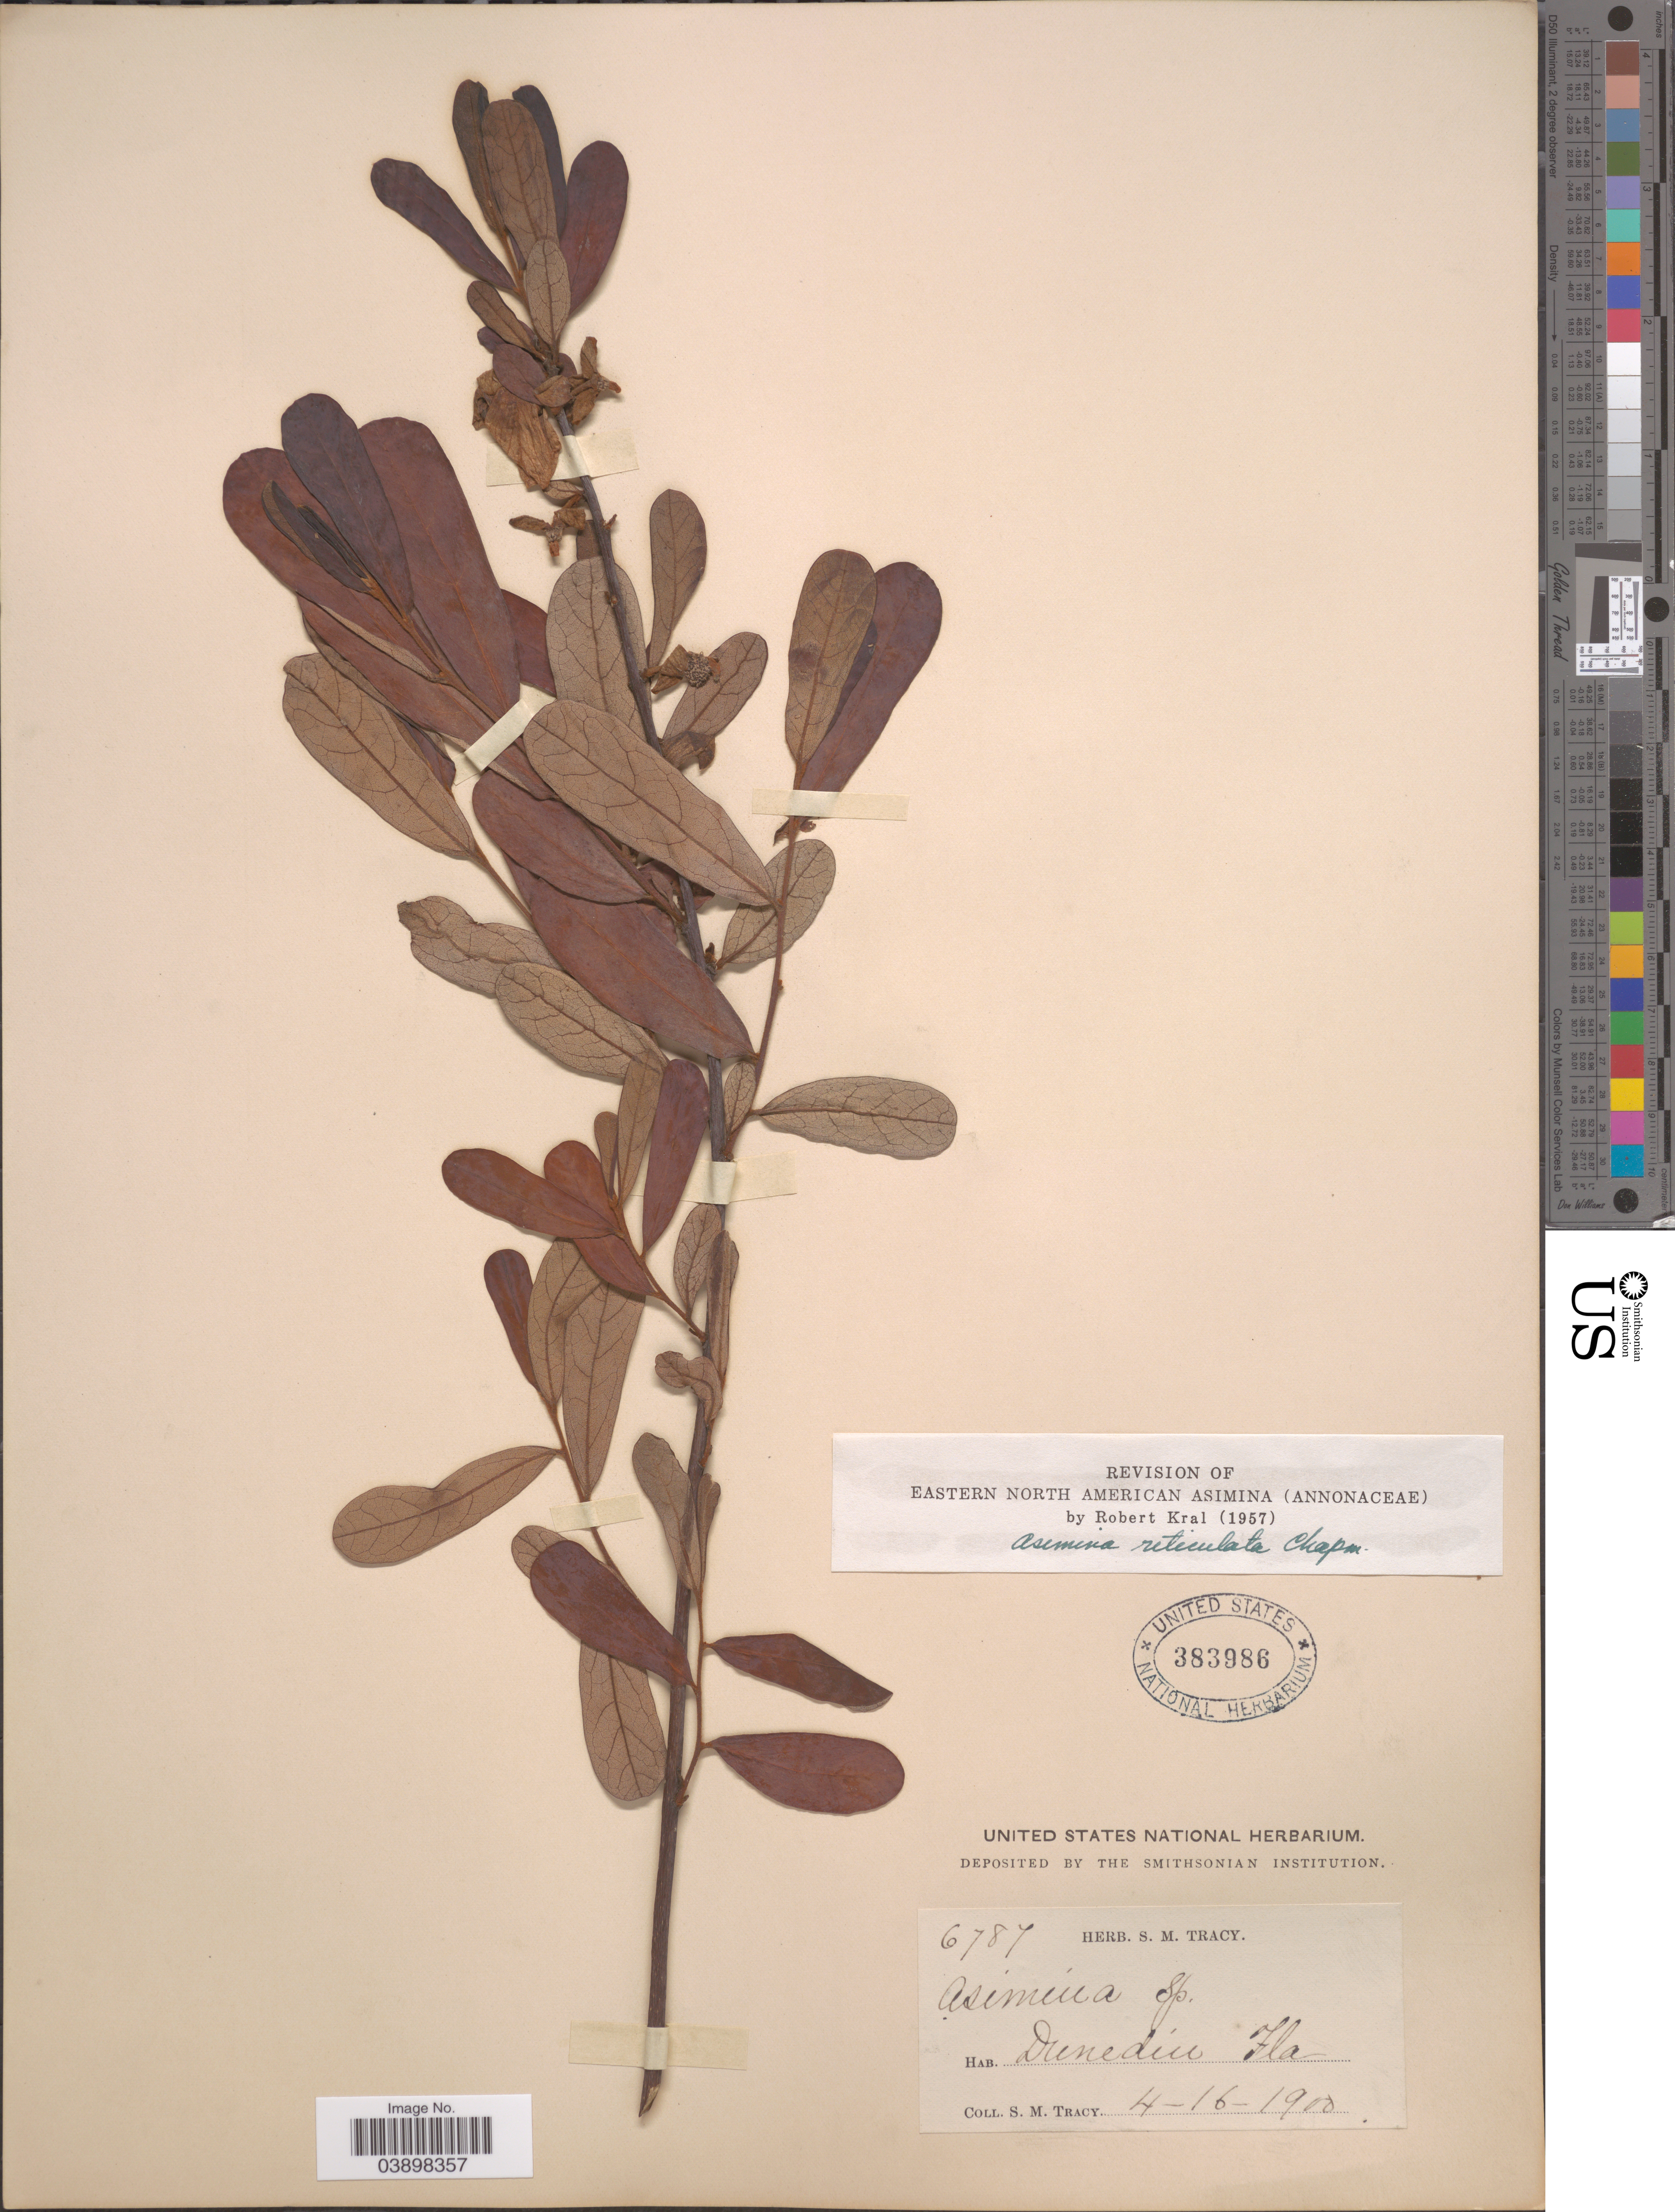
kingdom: Plantae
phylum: Tracheophyta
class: Magnoliopsida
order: Magnoliales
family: Annonaceae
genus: Asimina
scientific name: Asimina reticulata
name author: (Shuttlew.) Chapm.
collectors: S. M. Tracy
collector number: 6787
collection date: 1900-04-16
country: United States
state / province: Florida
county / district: Pinellas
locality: Dunedin.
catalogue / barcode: US 383986